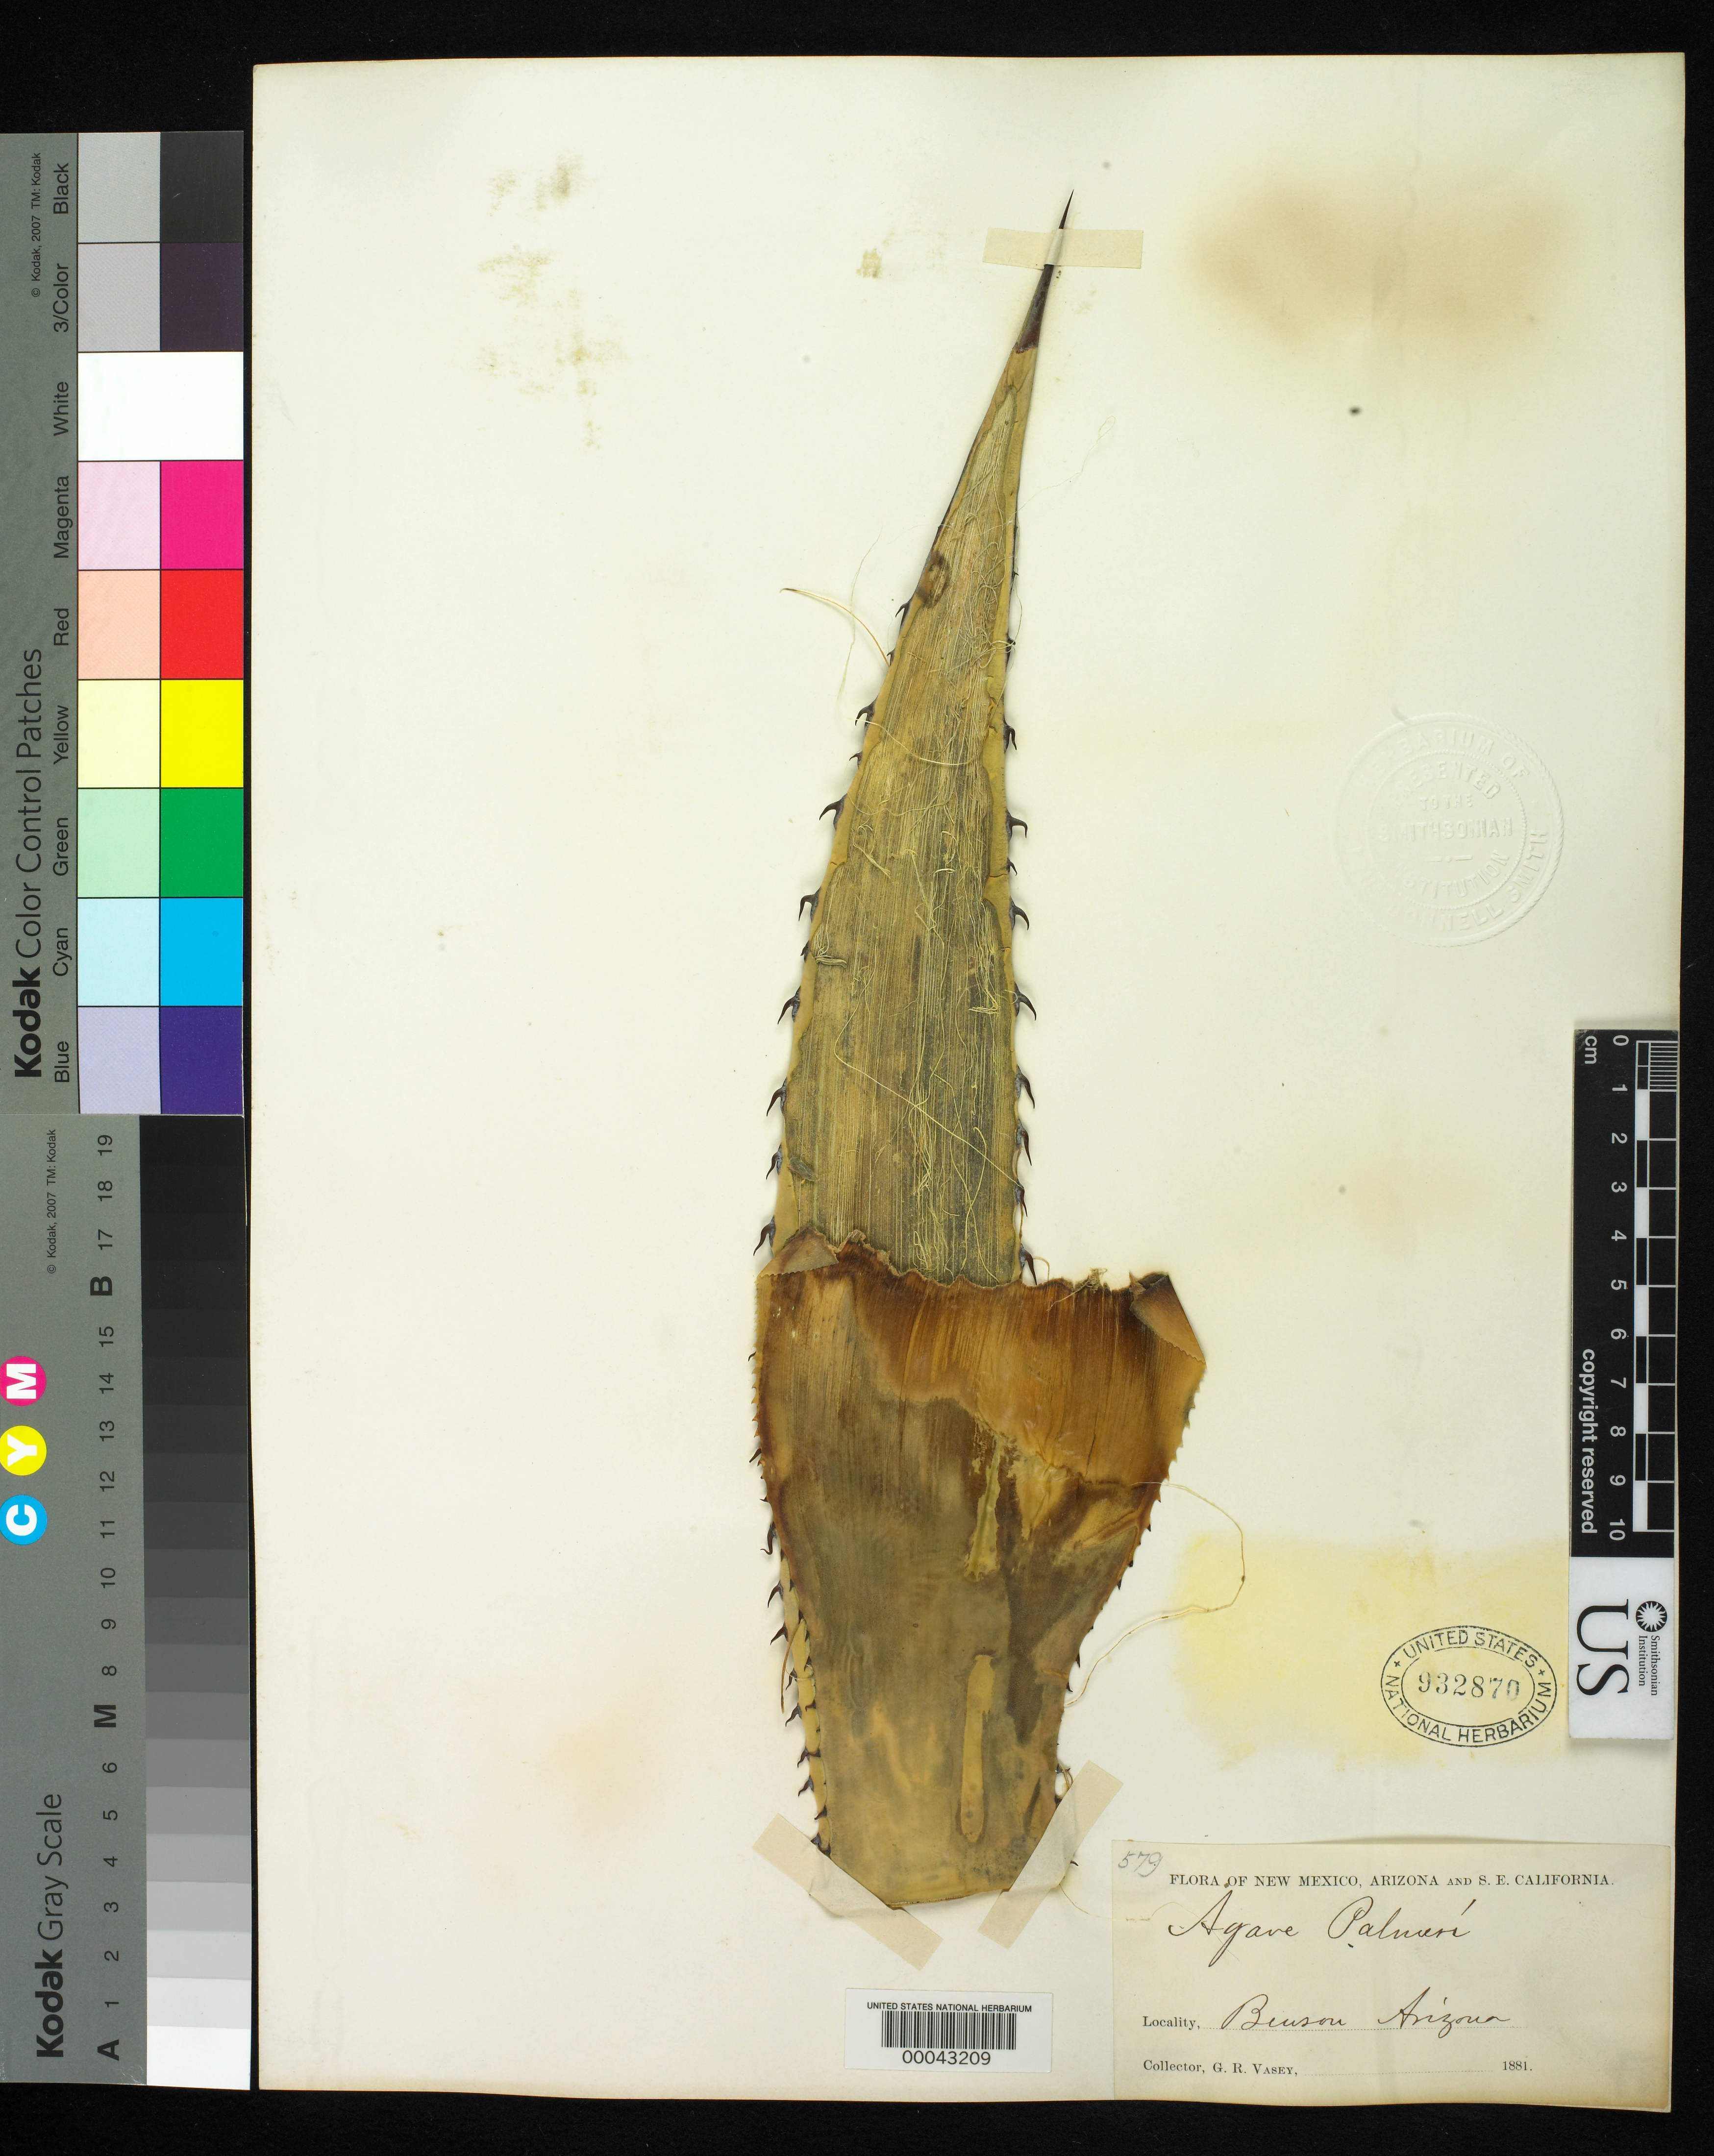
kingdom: Plantae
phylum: Tracheophyta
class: Liliopsida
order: Asparagales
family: Asparagaceae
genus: Agave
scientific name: Agave palmeri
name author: Engelm.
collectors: G. R. Vasey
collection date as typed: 1881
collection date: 1881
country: United States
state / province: Arizona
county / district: Cochise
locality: Benson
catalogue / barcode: US 932870